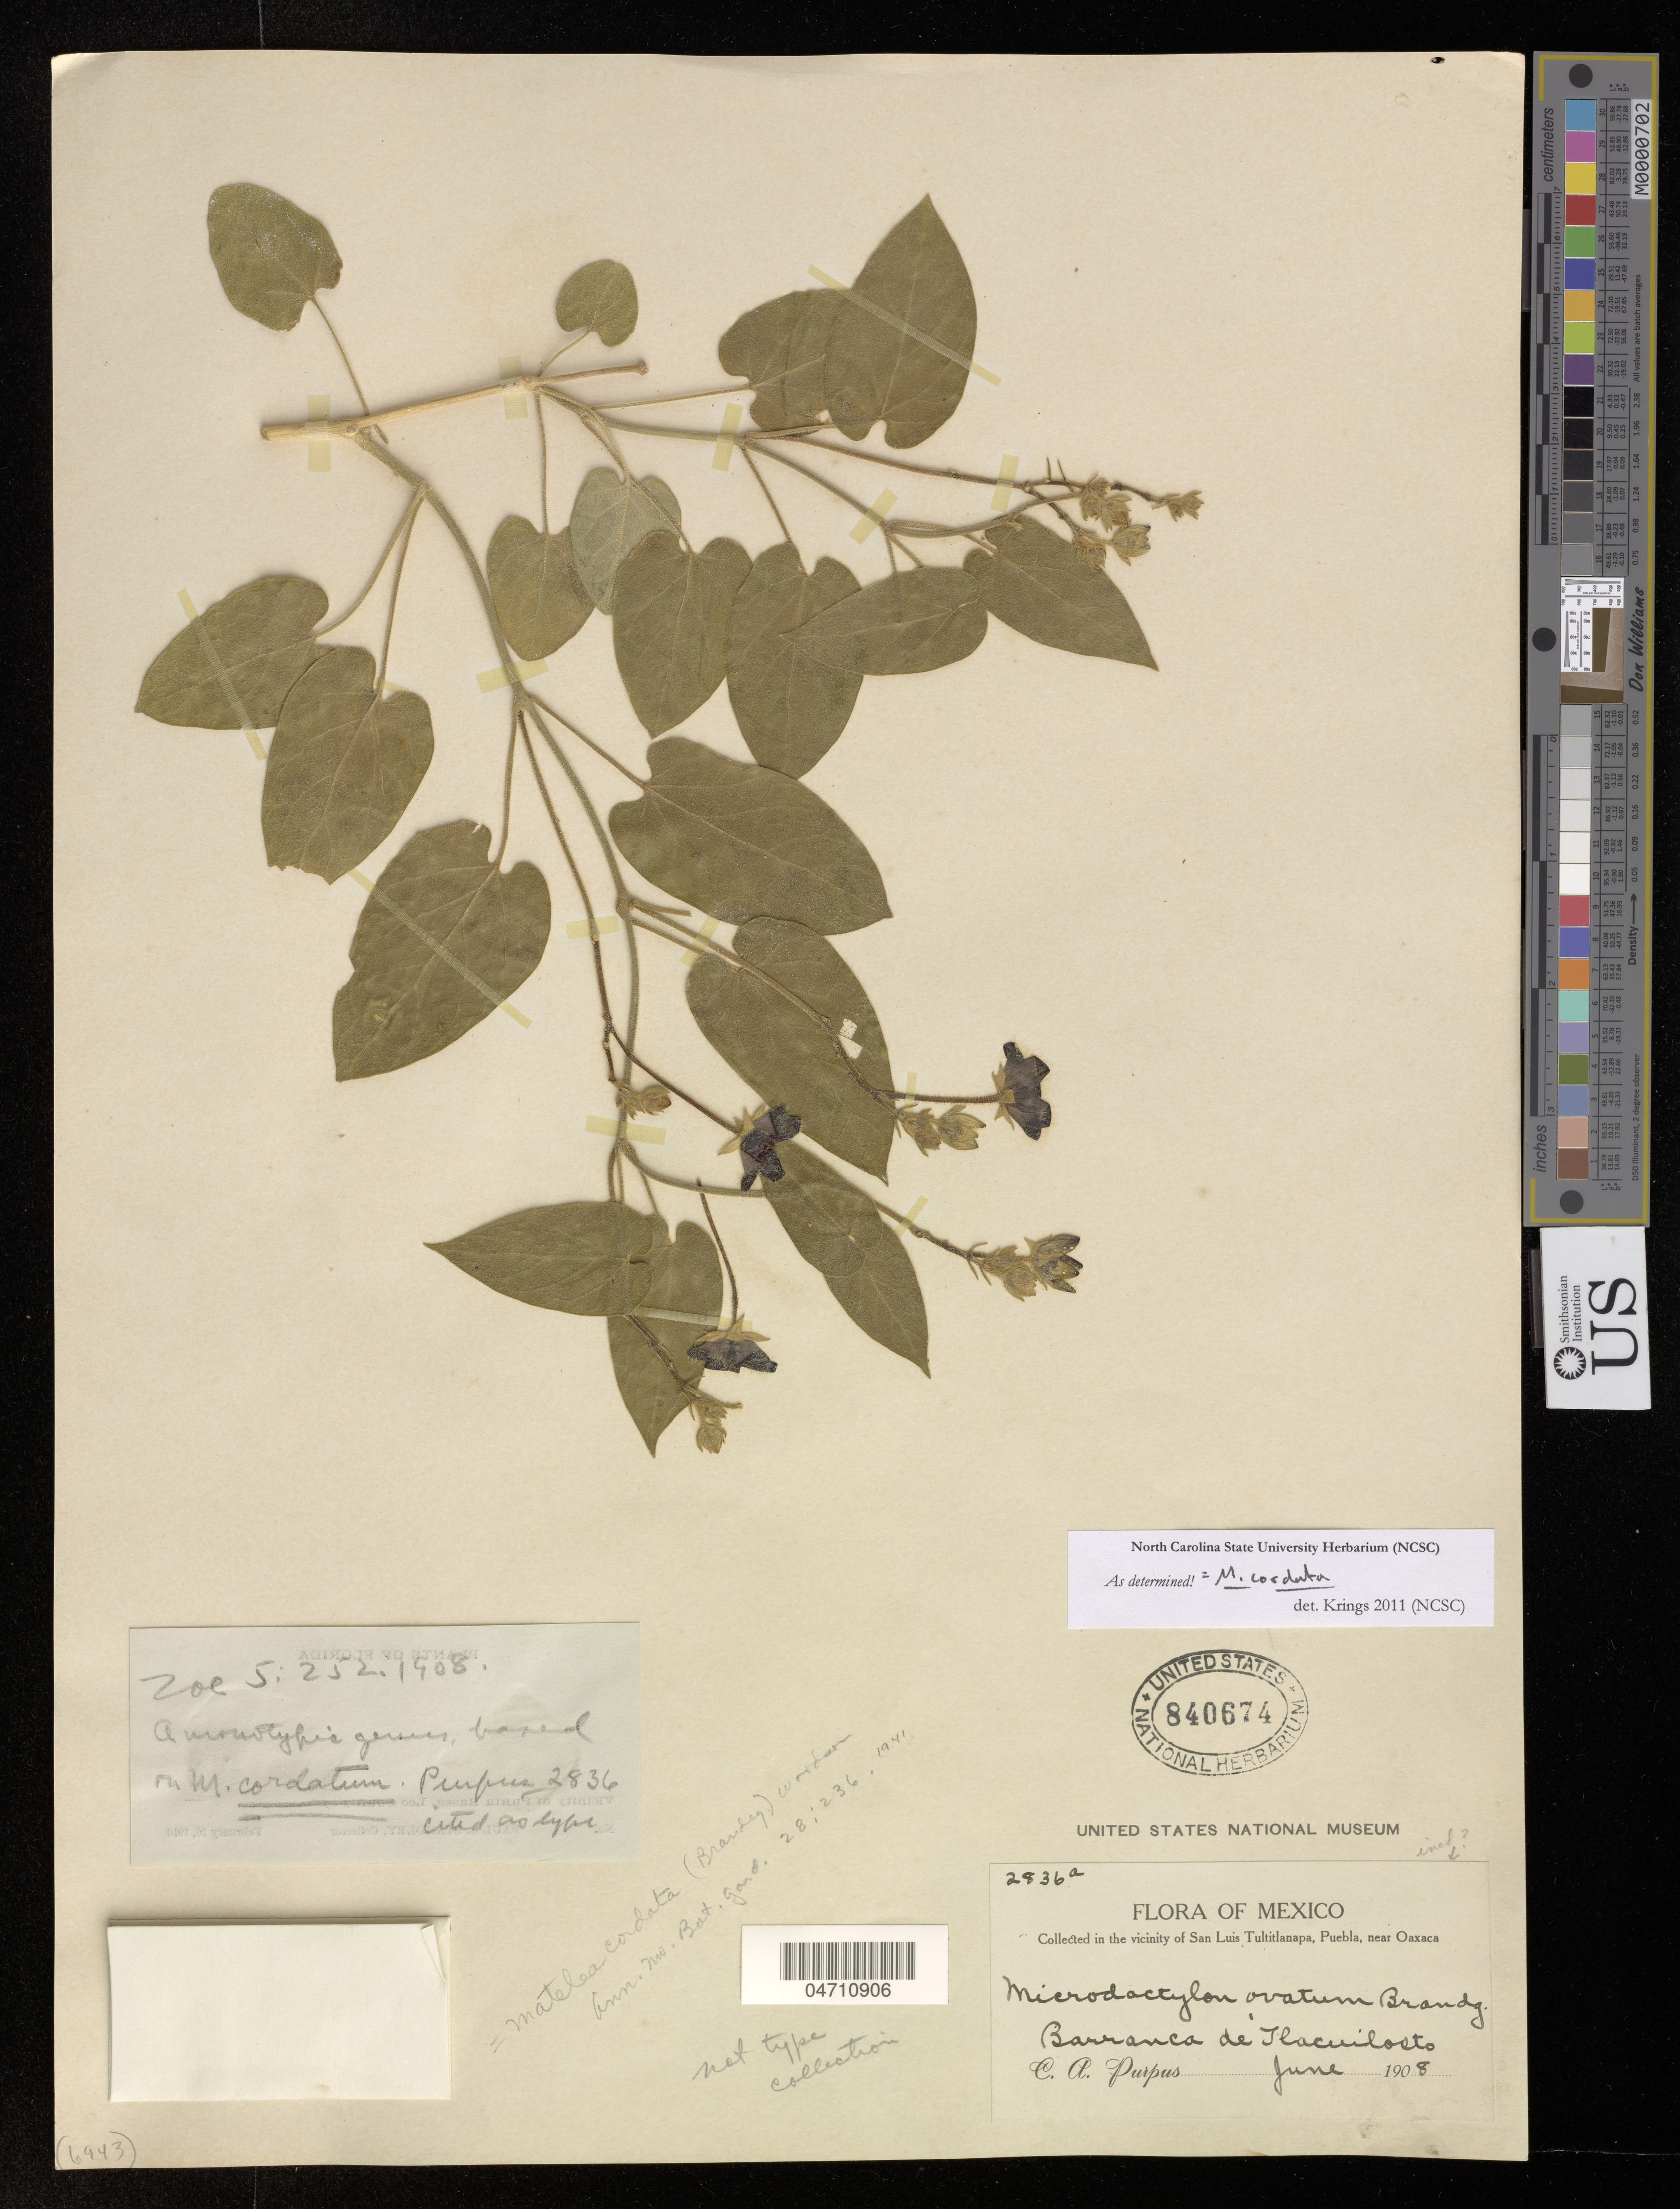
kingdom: Plantae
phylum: Tracheophyta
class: Magnoliopsida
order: Gentianales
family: Apocynaceae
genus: Microdactylon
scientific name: Microdactylon cordatum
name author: Brandegee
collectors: C. A. Purpus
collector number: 2836a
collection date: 1908-06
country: Mexico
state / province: Puebla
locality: The vicinity of San Luis Tultitlanapa, Puebla, near Oaxaca. Barranca de 'Ilacuilosto.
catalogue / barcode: US 840674